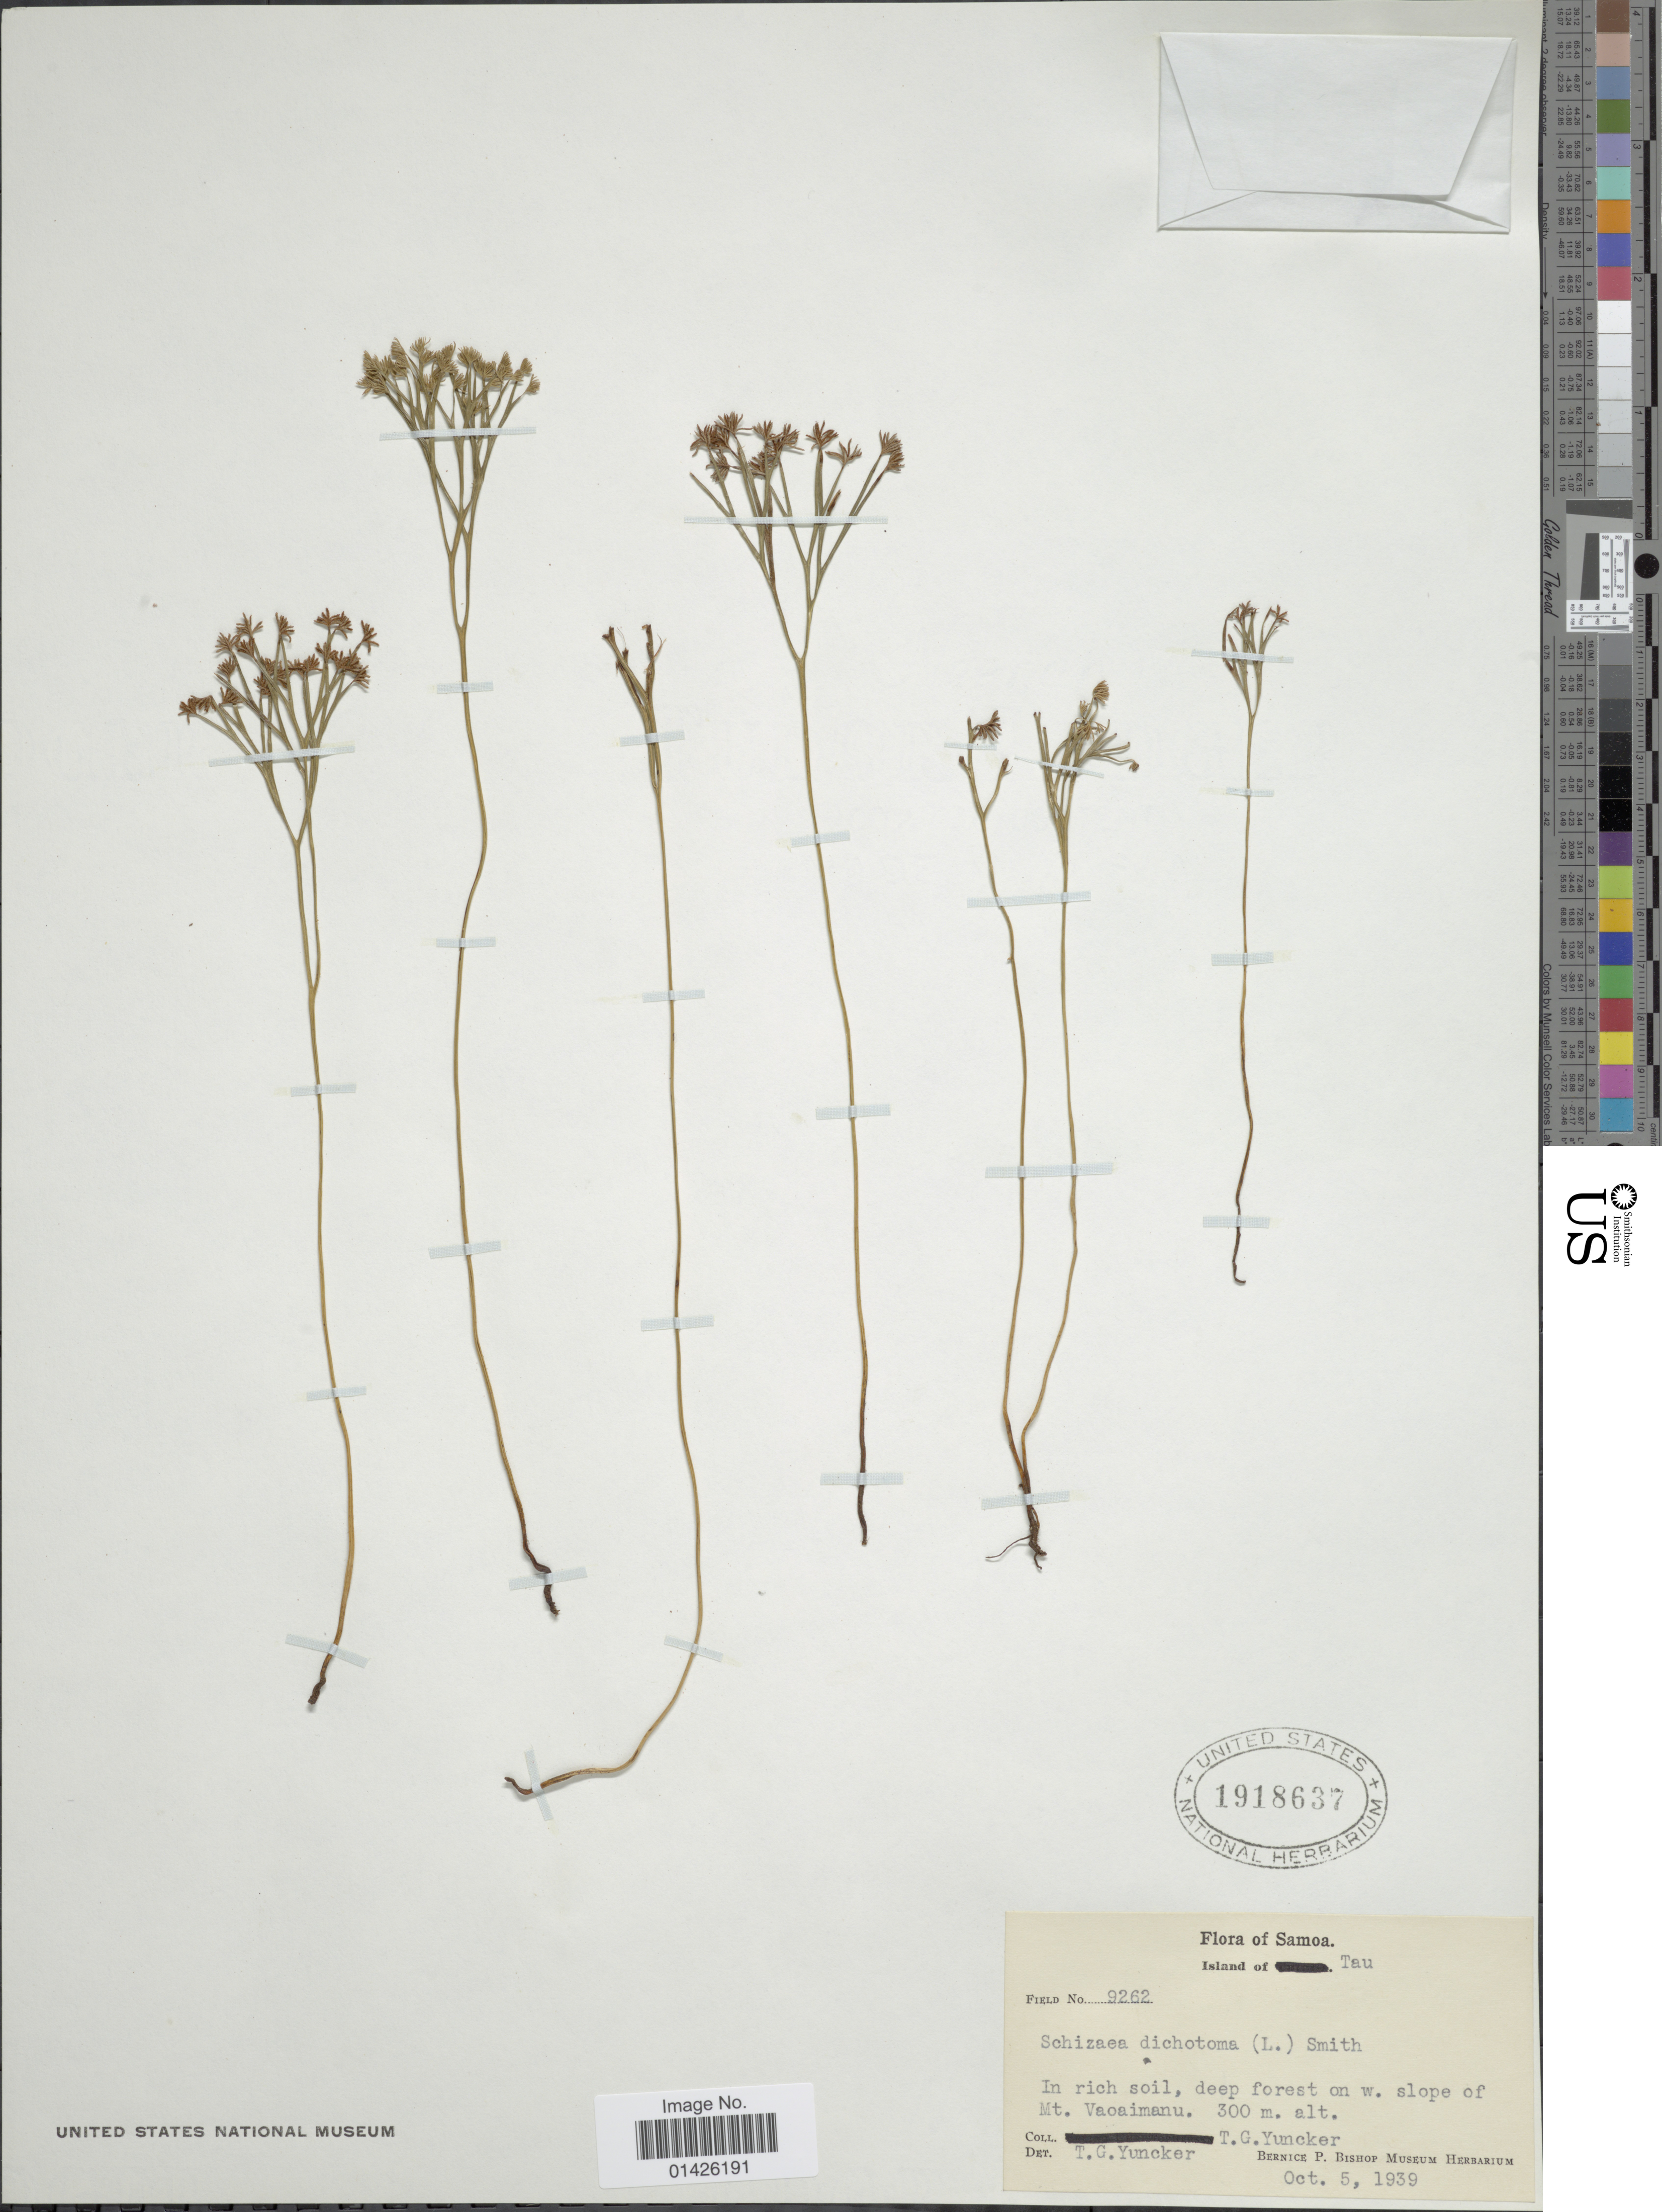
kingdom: Plantae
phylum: Tracheophyta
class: Polypodiopsida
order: Schizaeales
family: Schizaeaceae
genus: Schizaea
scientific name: Schizaea dichotoma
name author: (L.) J. Sm.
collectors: T. G. Yuncker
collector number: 9262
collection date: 1939-10-05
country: American Samoa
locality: Samoa, island of Tau, deep forest on w slope of Mt Vaoaimanu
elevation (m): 300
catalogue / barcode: US 1918637